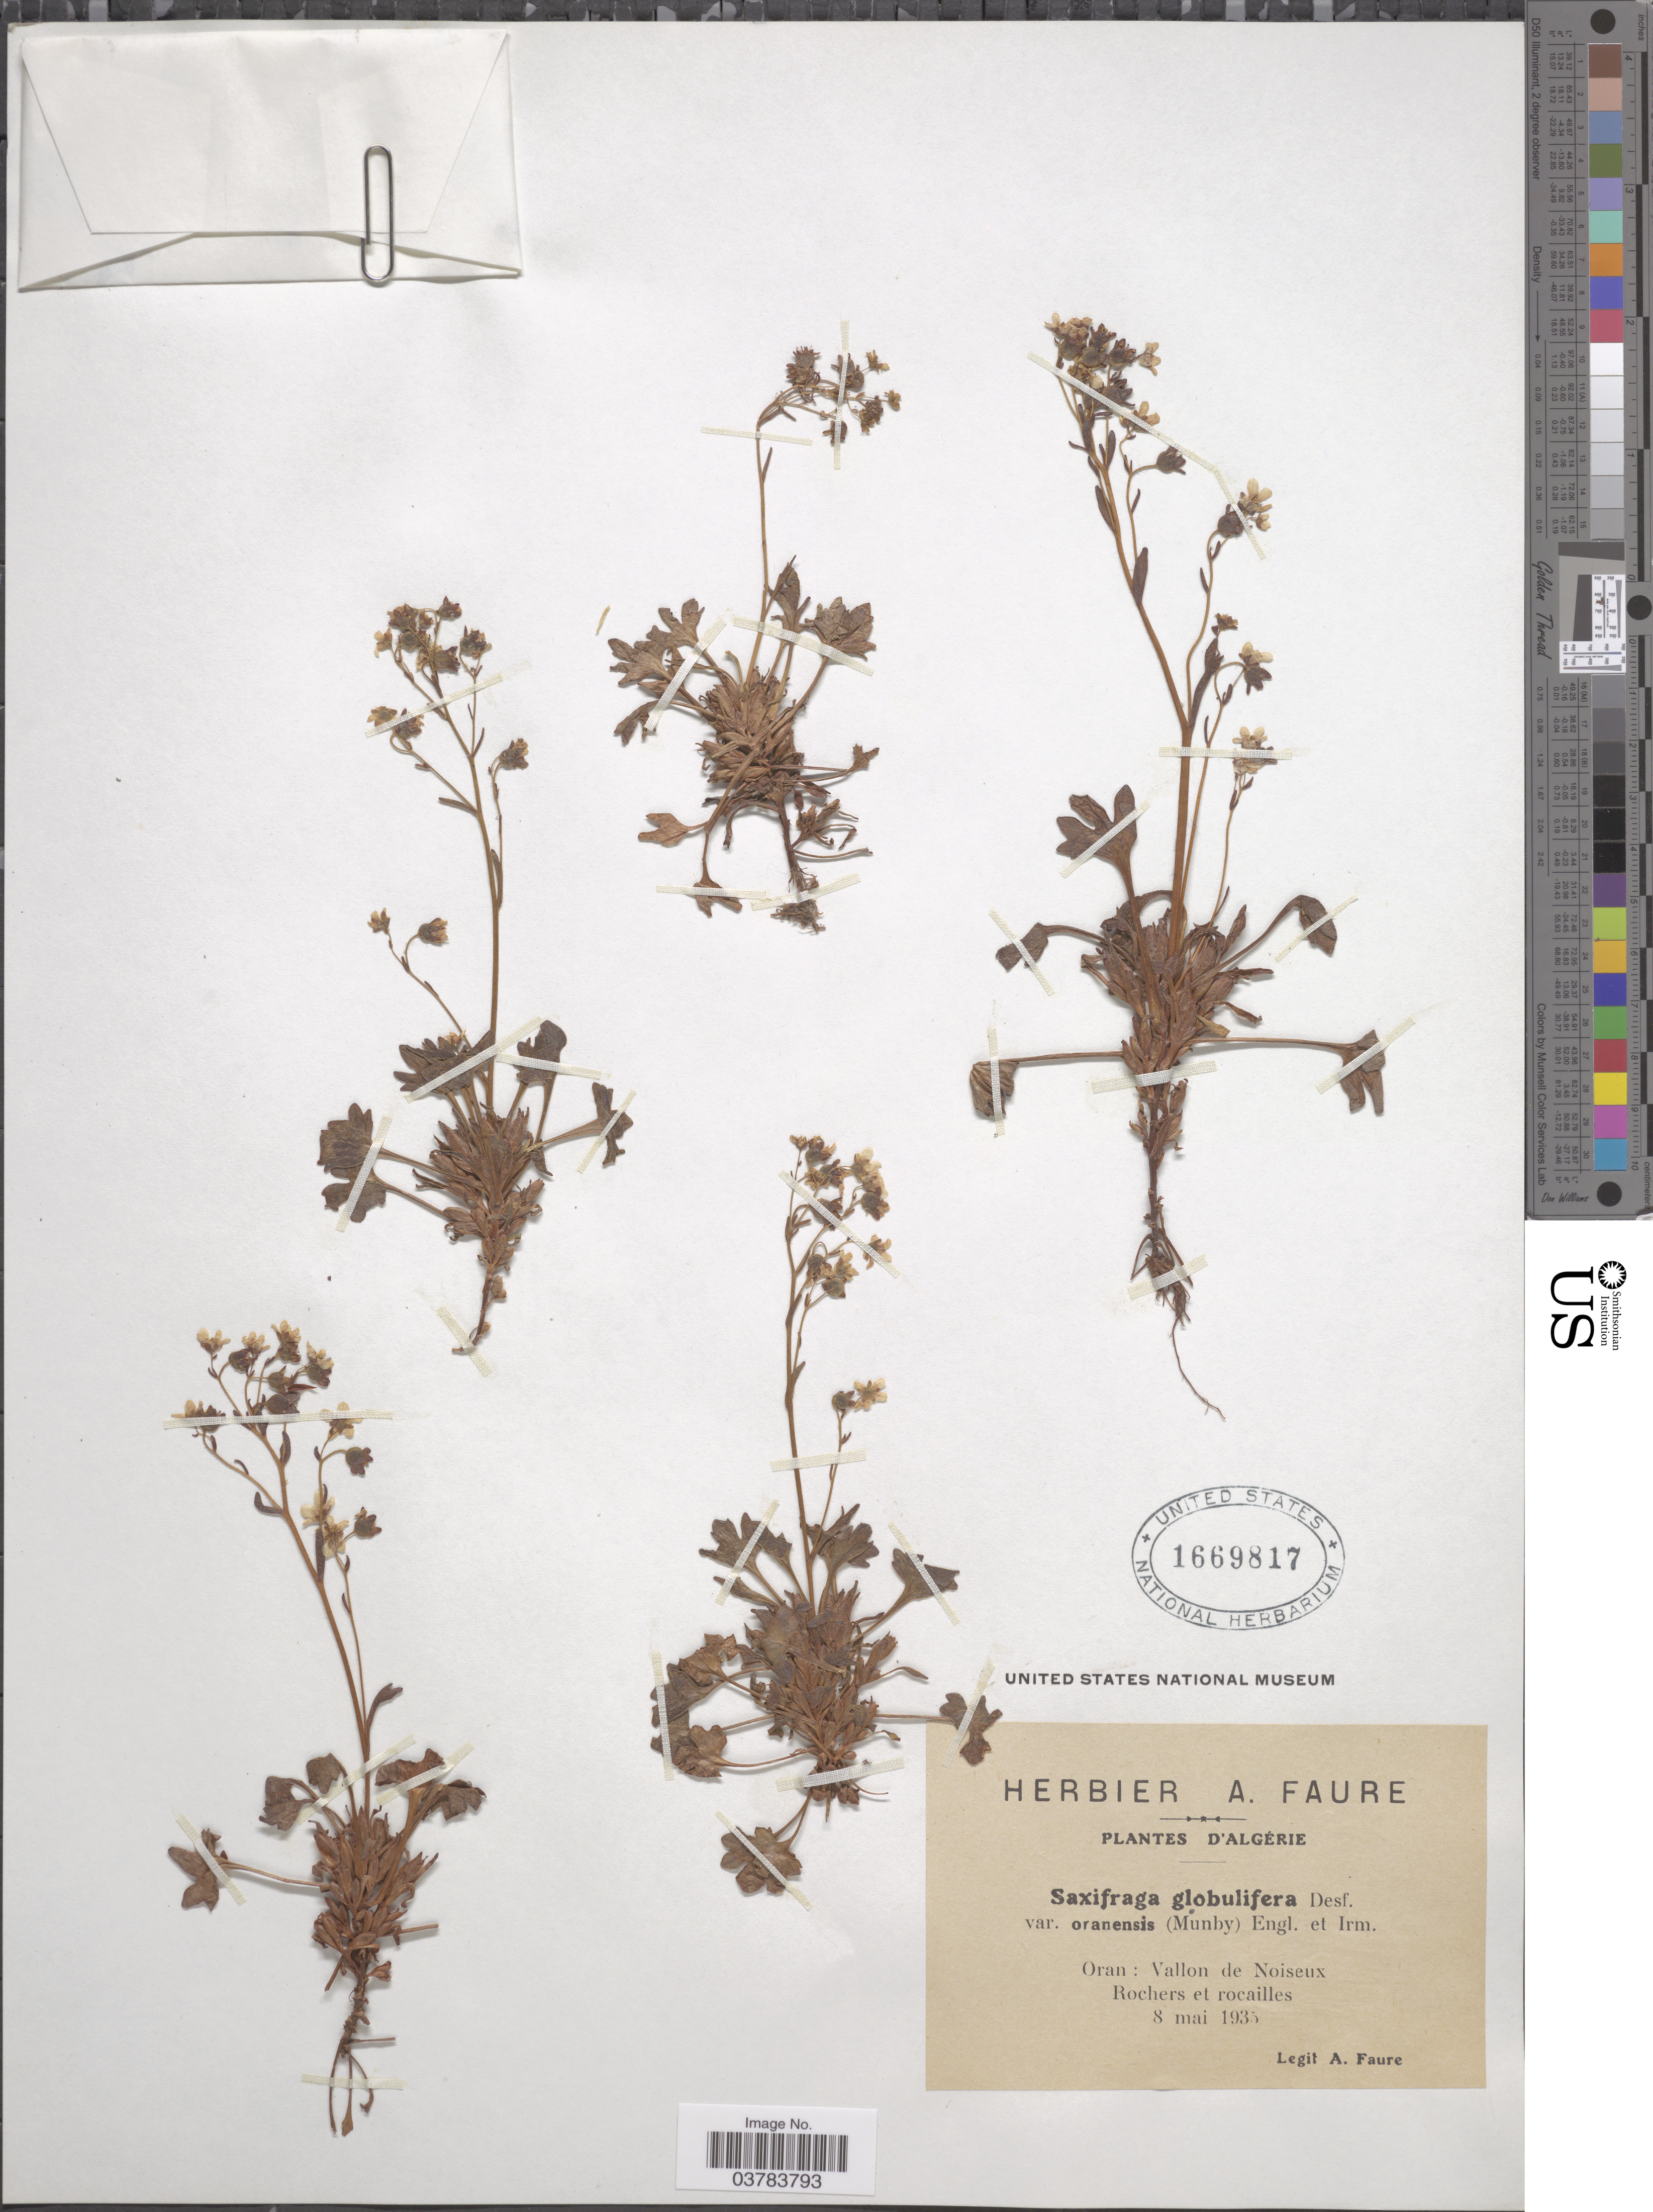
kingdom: Plantae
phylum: Tracheophyta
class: Magnoliopsida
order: Saxifragales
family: Saxifragaceae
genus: Saxifraga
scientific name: Saxifraga globulifera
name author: Desf.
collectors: A. Faure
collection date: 1935-05-08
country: Algeria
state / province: Oran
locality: Vallon de Noiseux. Rochers et rocailles.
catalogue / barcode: US 1669817